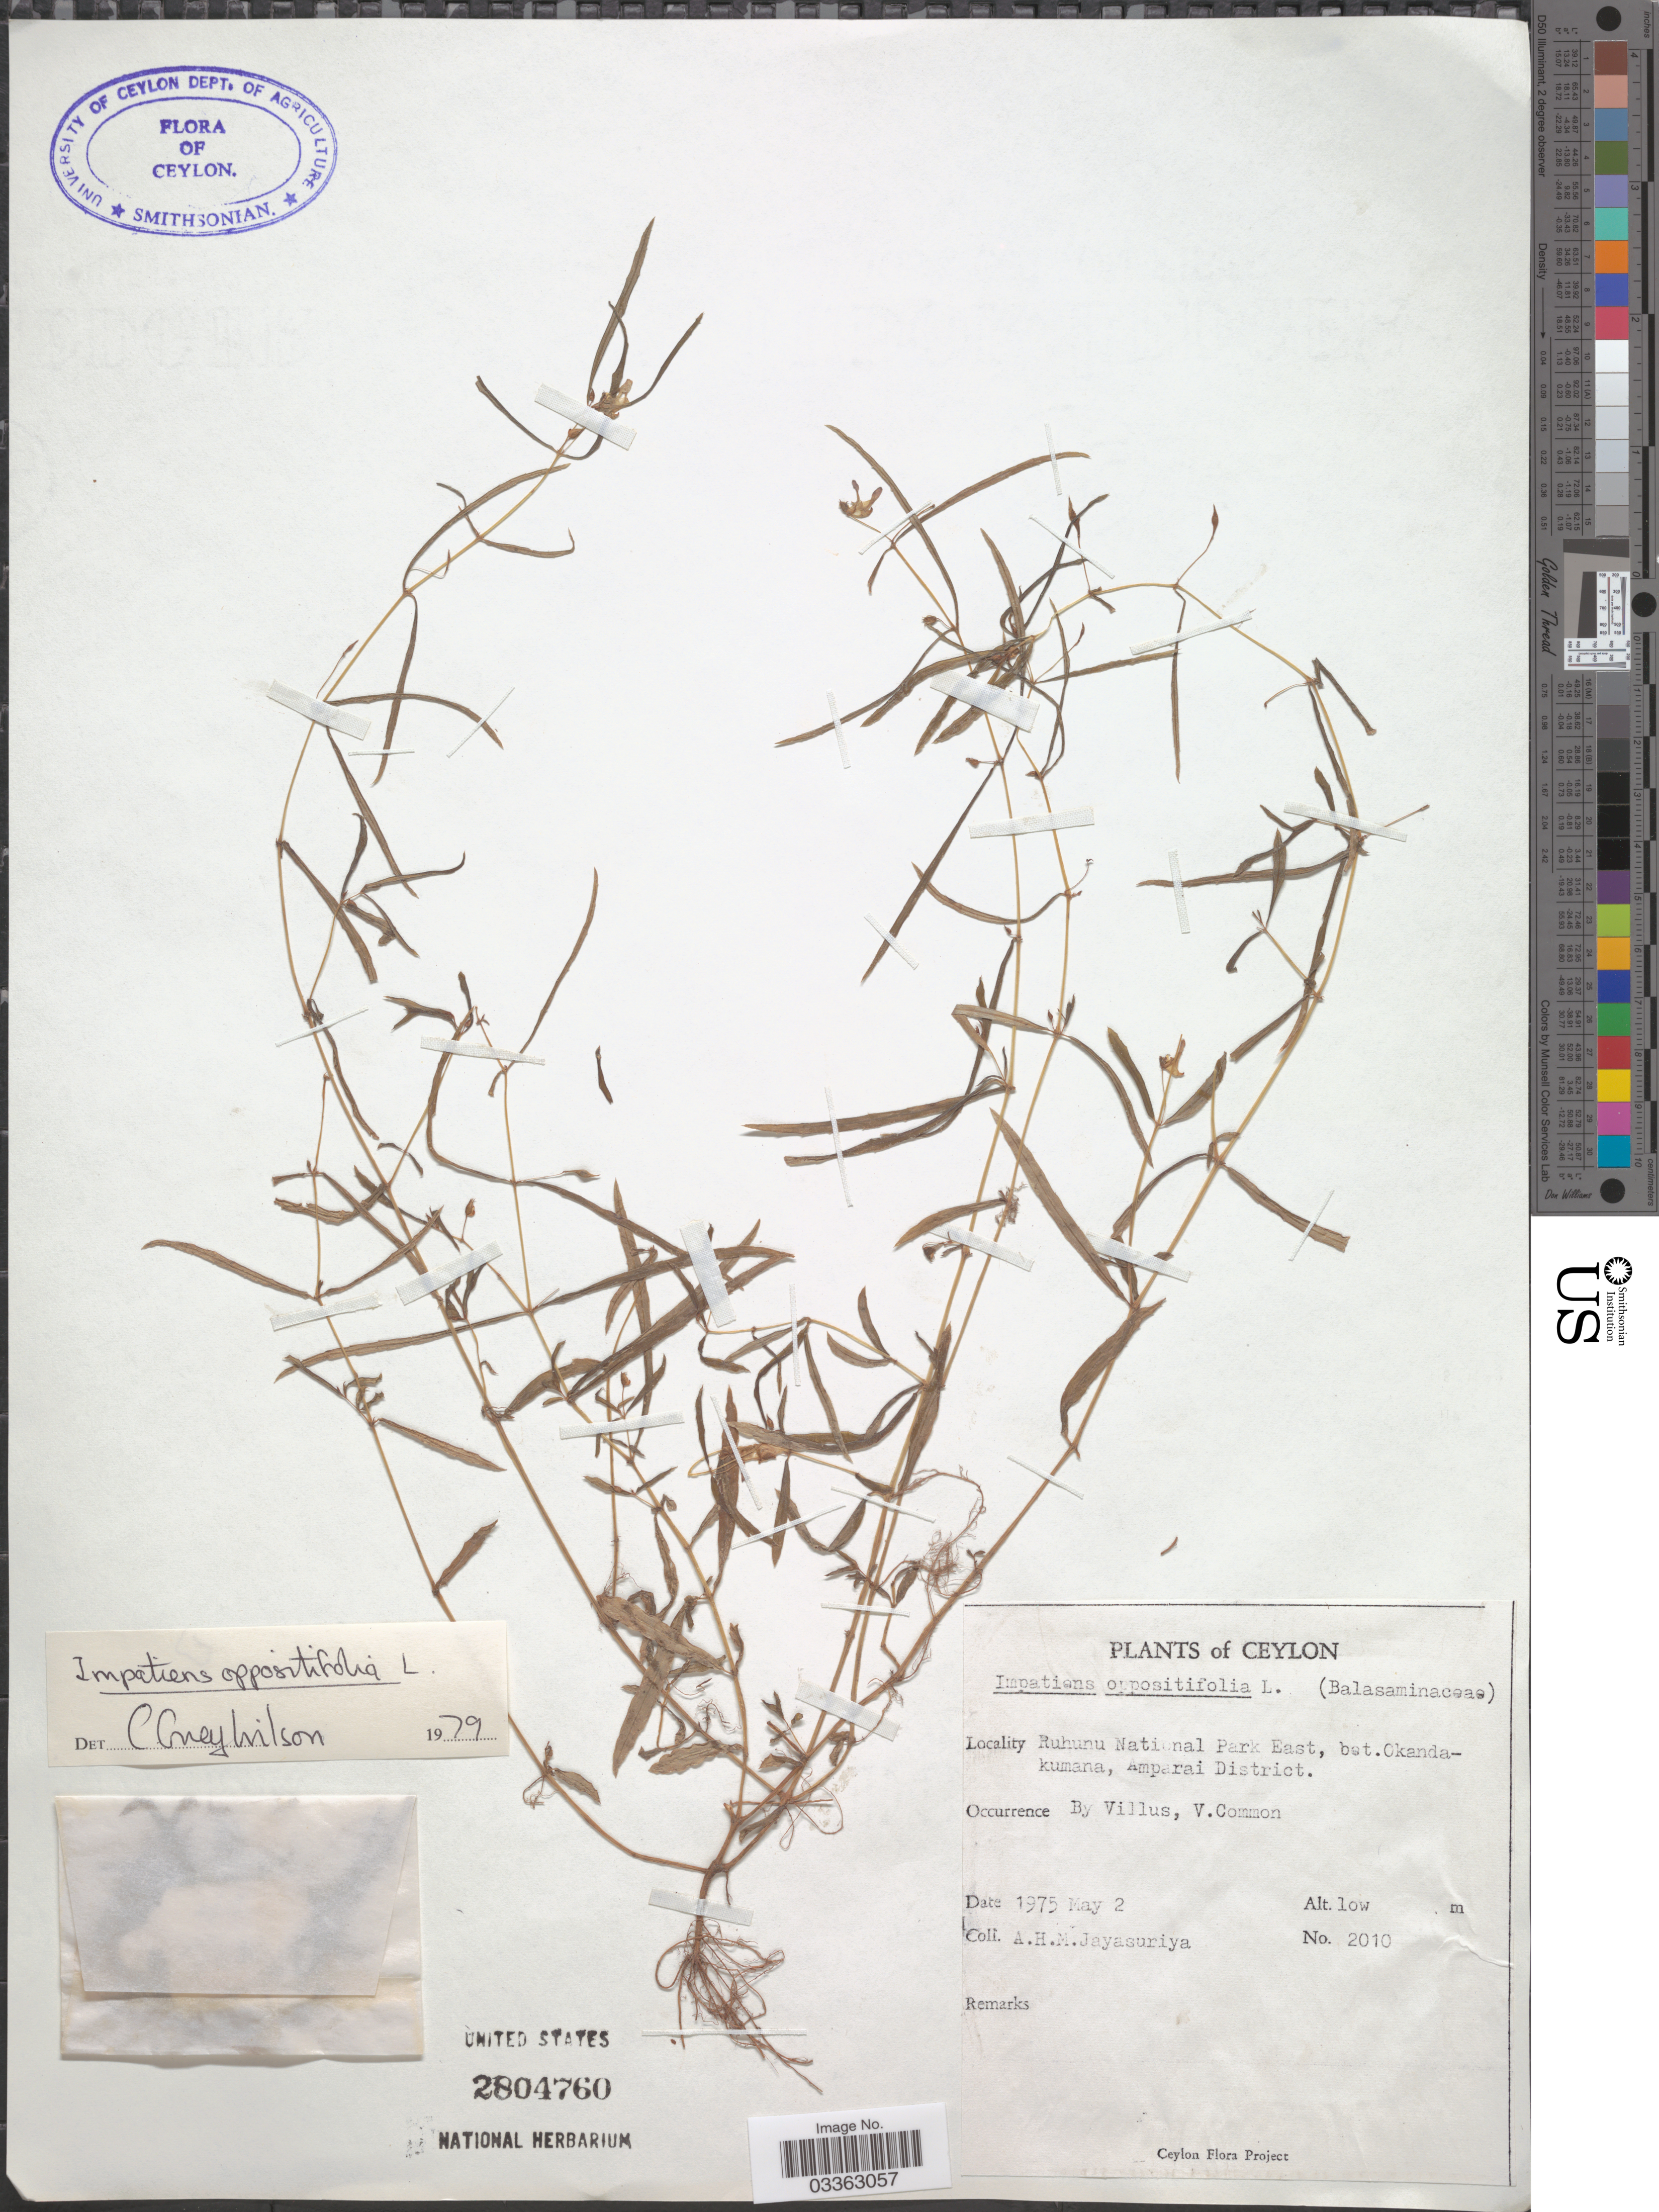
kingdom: Plantae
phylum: Tracheophyta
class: Magnoliopsida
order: Ericales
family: Balsaminaceae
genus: Impatiens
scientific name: Impatiens oppositifolia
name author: L.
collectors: A. H. Jayasuriya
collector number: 2010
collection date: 1975-05-02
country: Sri Lanka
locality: Ceylon, Ruhuna National Park East, bot [interpreted]. Okandakumana, Amparai District, By Villus, V. Common.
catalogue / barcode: US 2804760